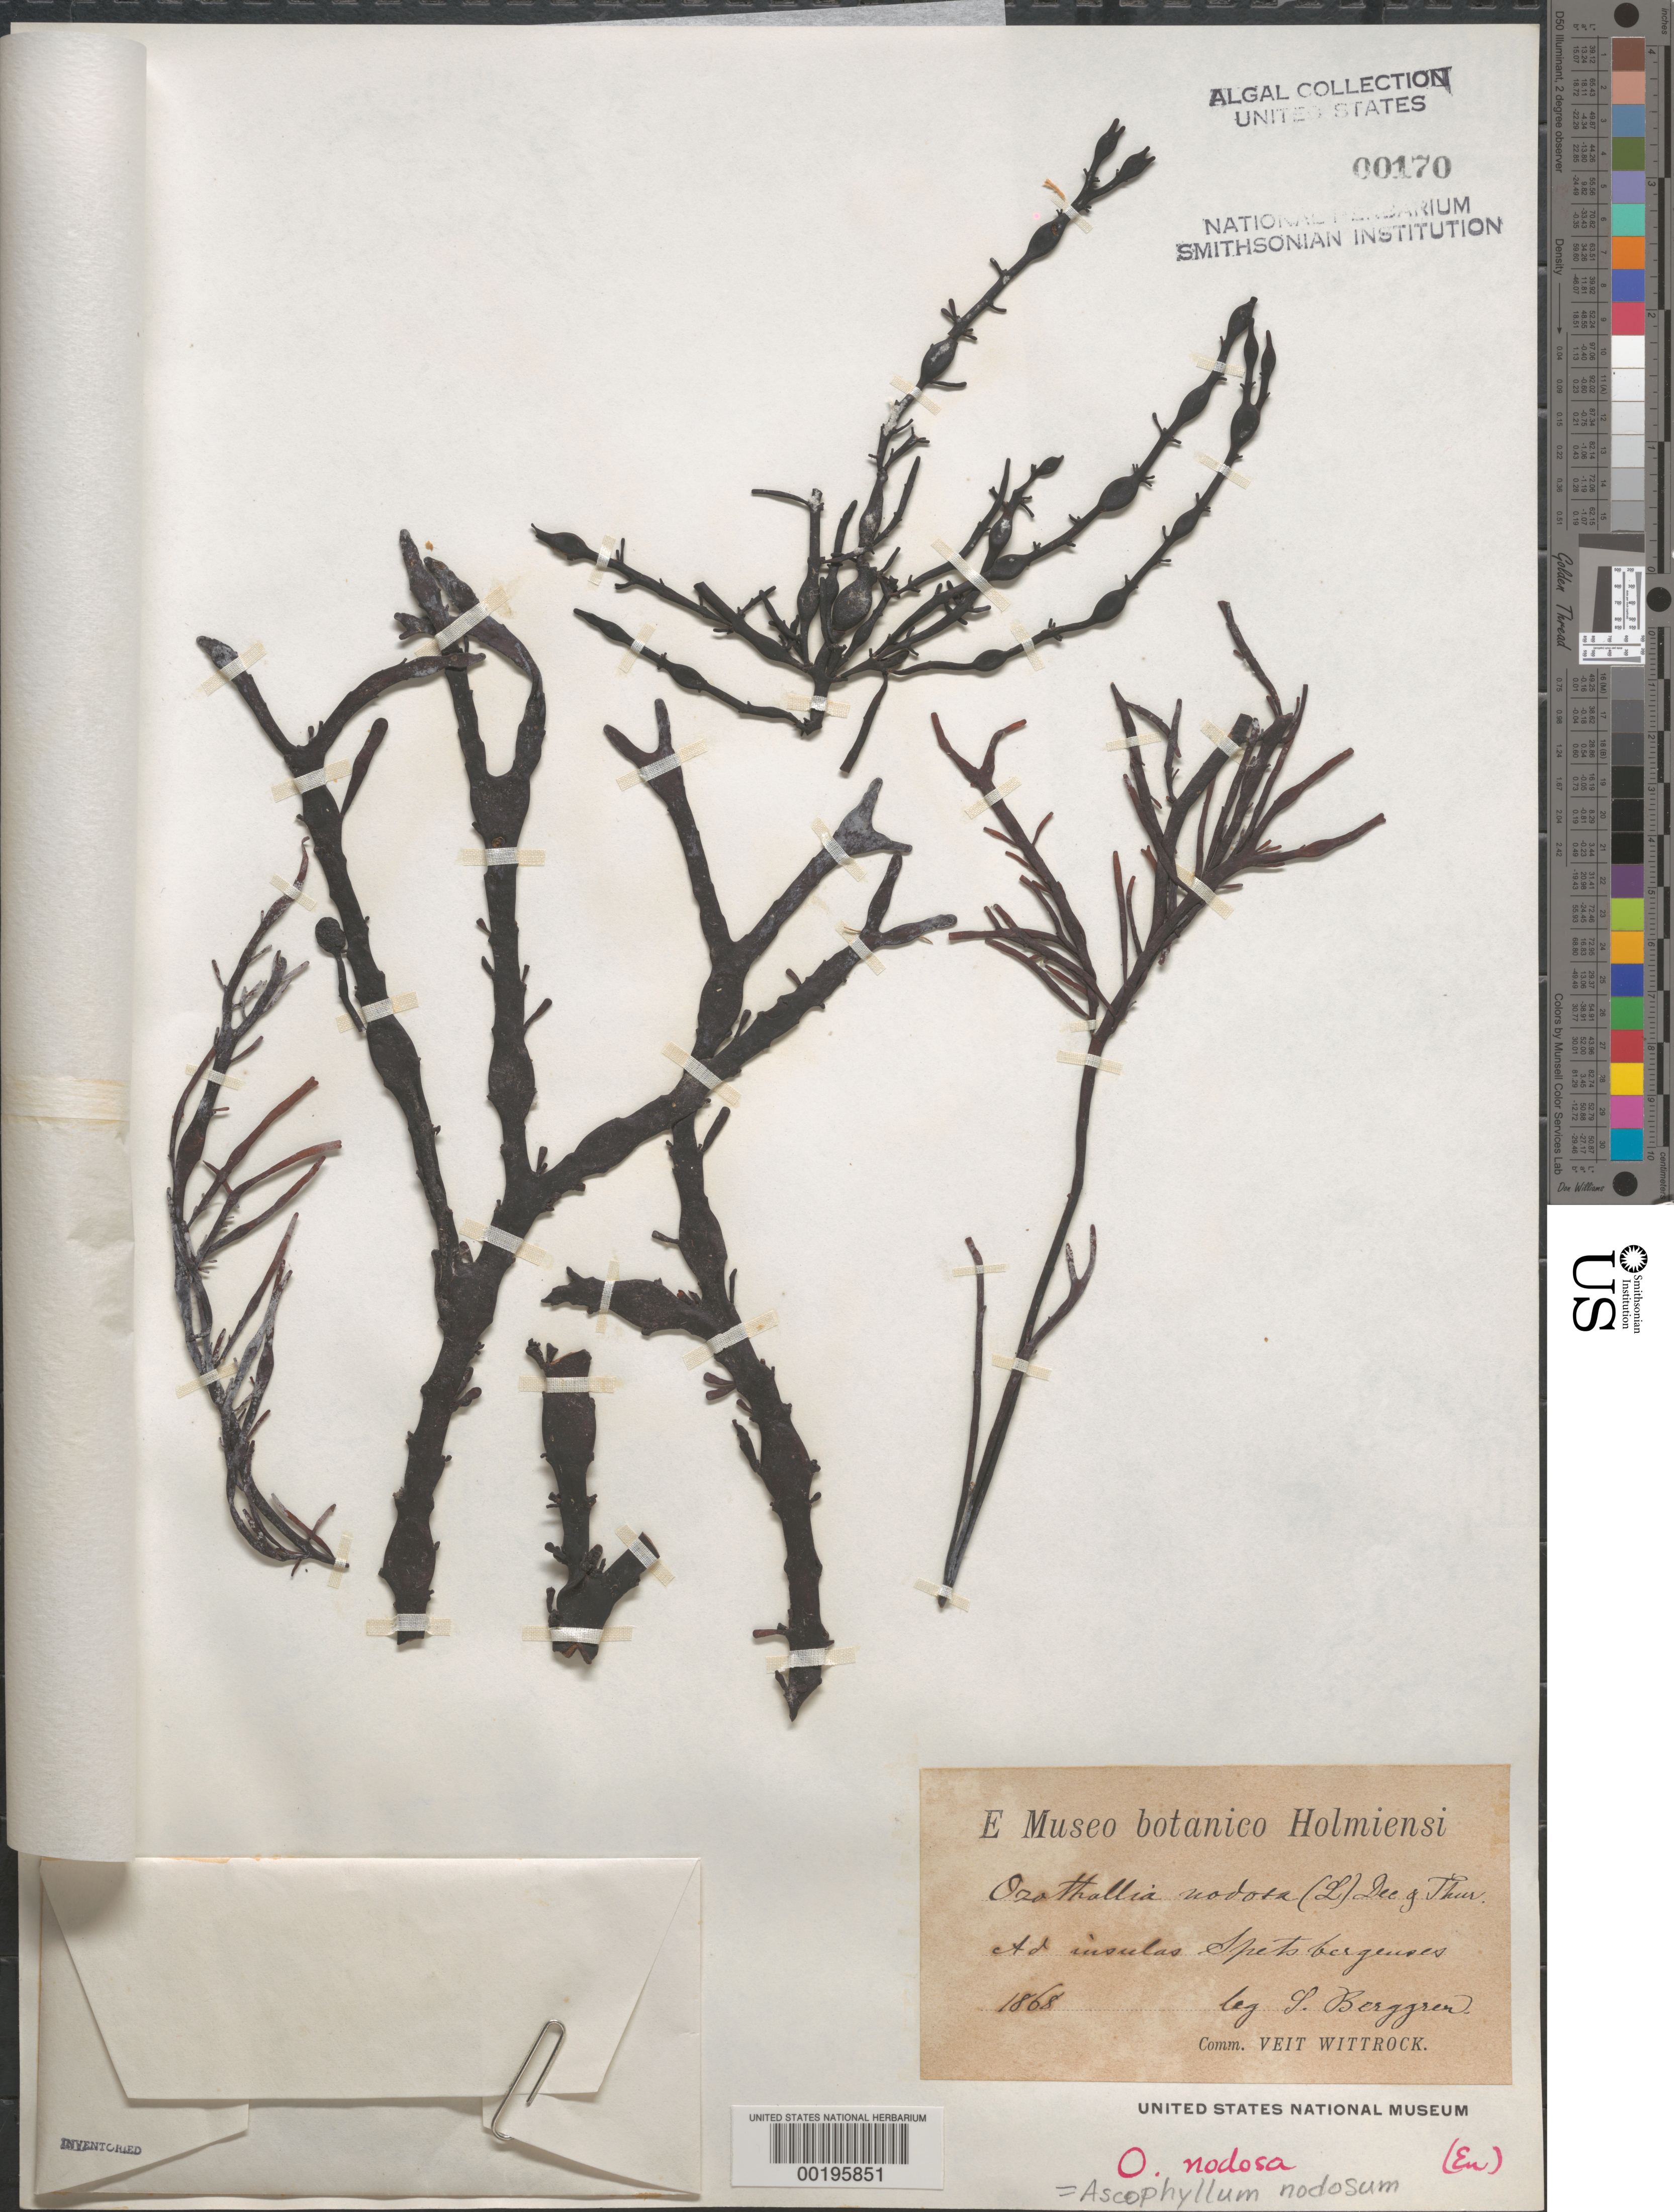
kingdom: Chromista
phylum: Ochrophyta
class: Phaeophyceae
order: Fucales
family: Fucaceae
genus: Ascophyllum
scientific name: Ascophyllum nodosum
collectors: S. Berggren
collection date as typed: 1868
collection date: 1868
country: Norway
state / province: Svalbard and Jan Mayen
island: Spitsbergen (Spetsbergenses)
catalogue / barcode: US 170